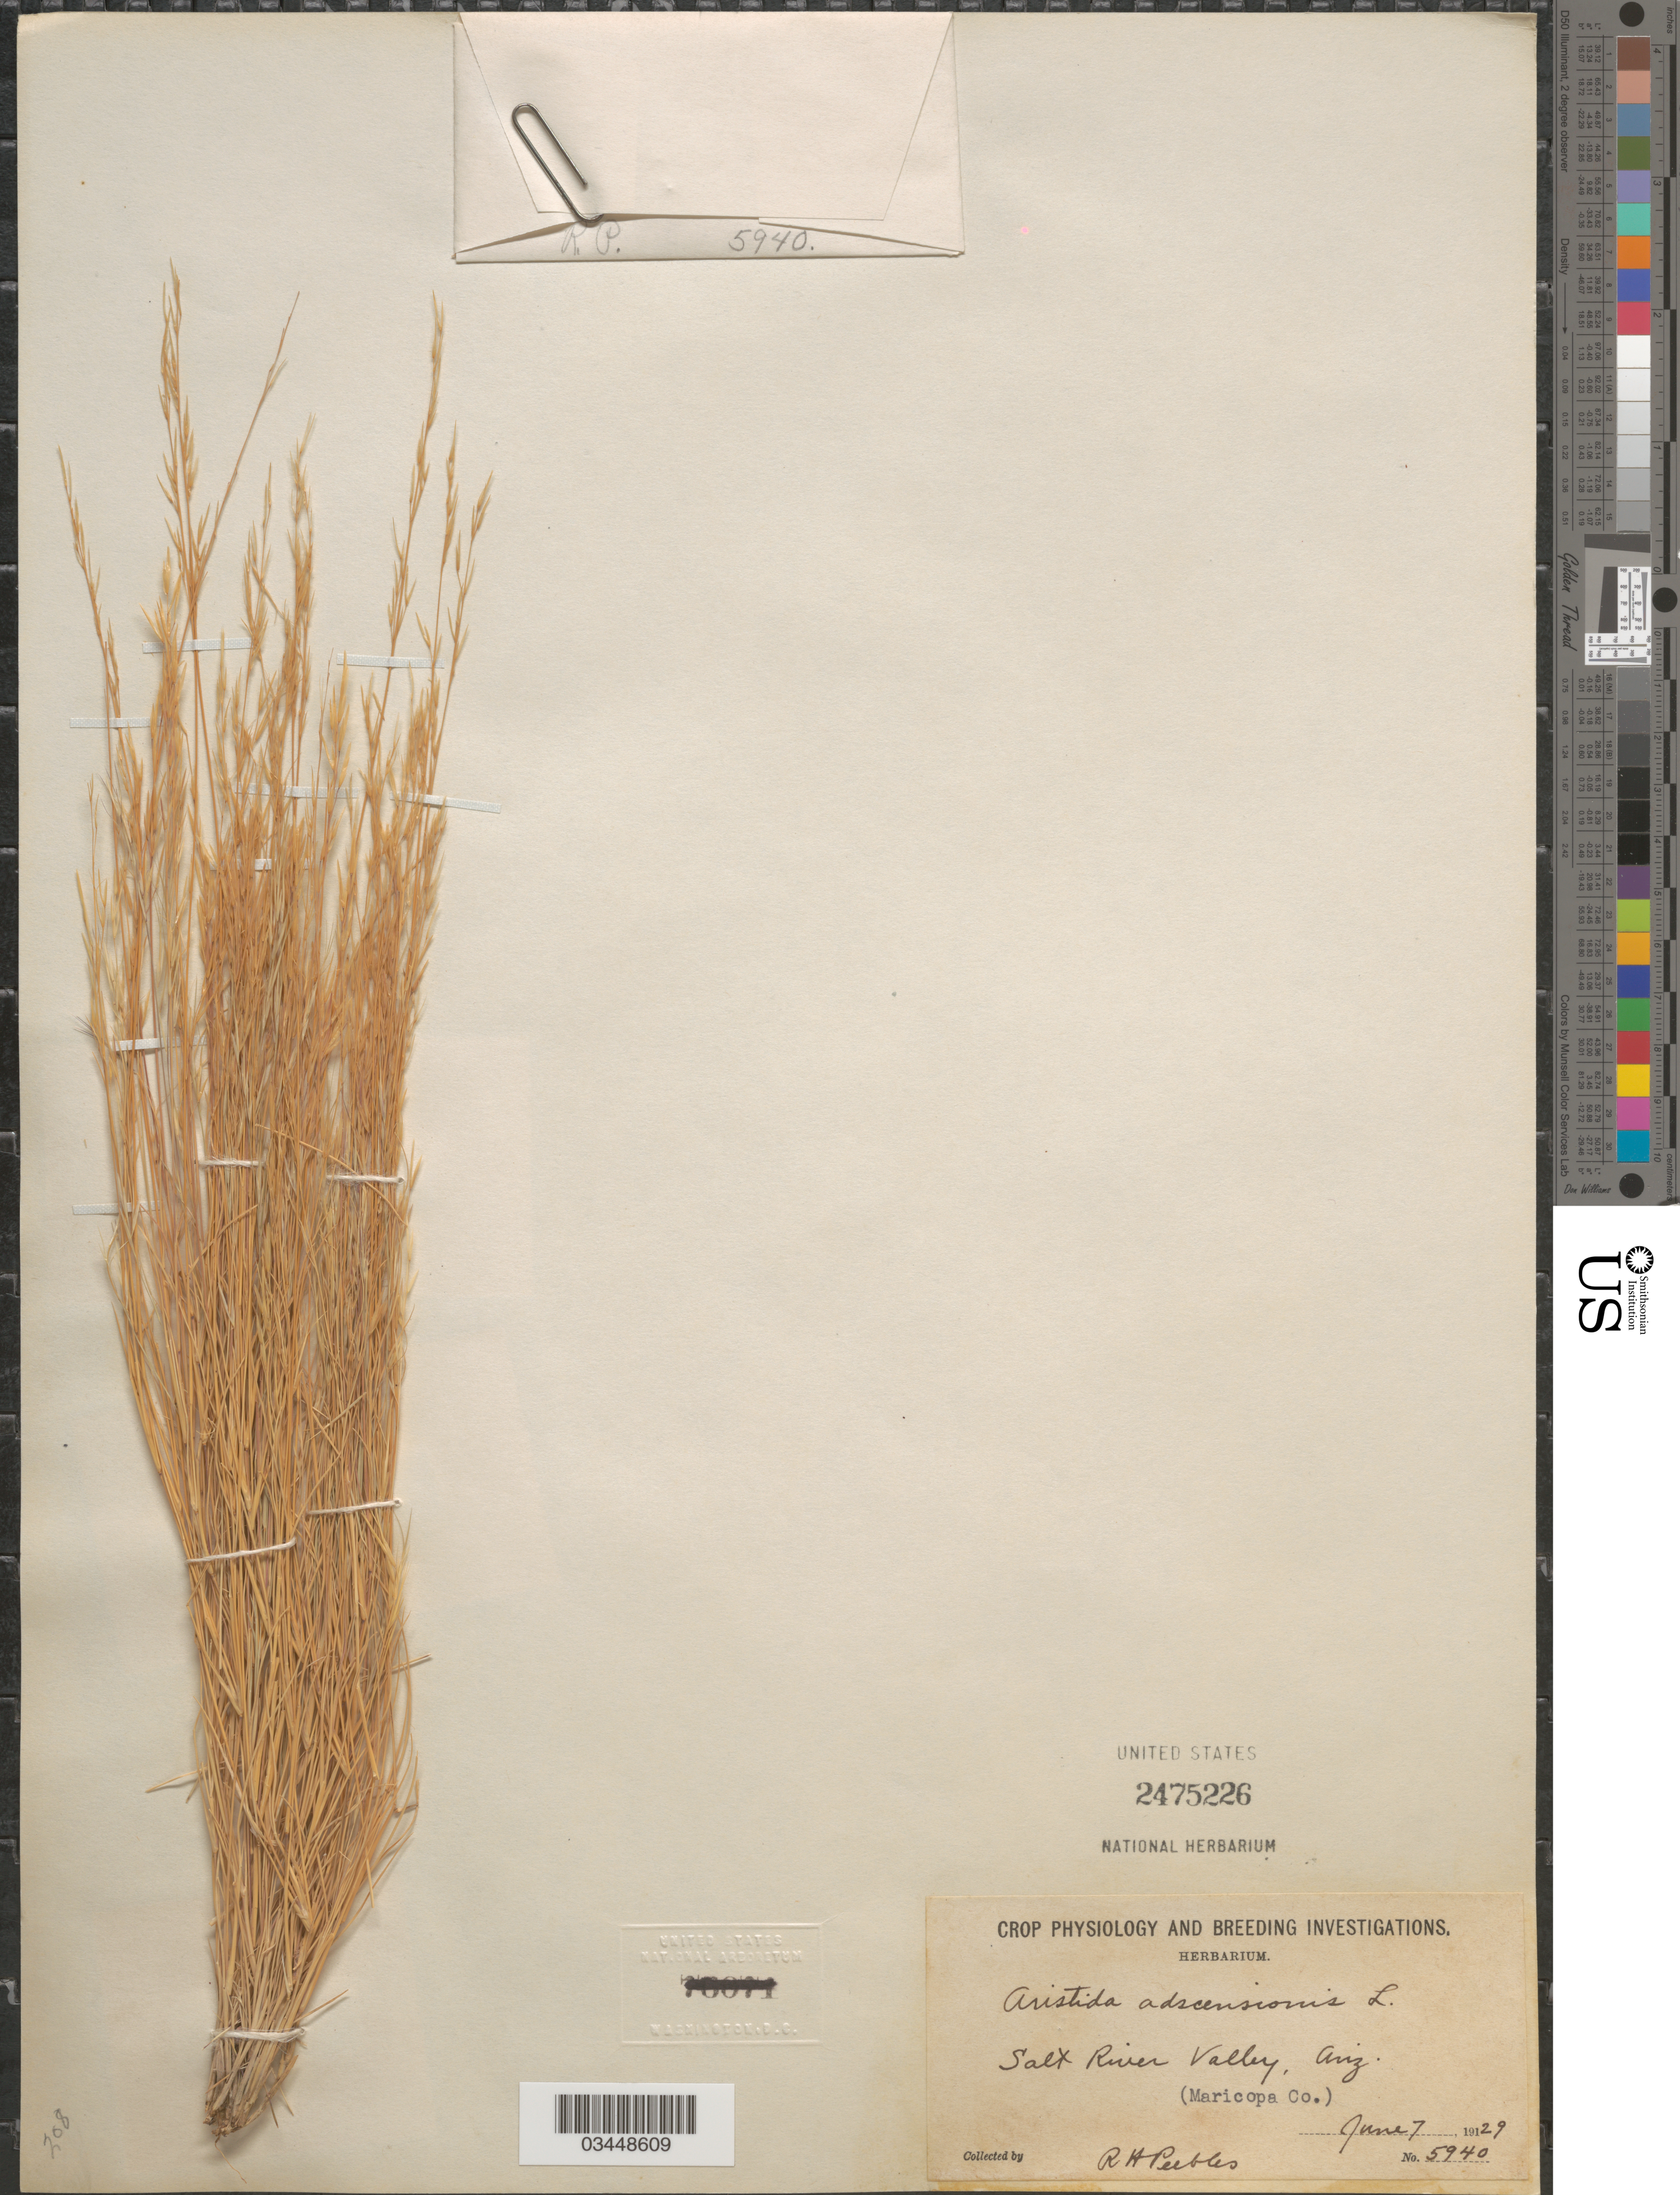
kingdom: Plantae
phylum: Tracheophyta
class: Liliopsida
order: Poales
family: Poaceae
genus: Aristida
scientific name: Aristida adscensionis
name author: L.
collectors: R. H. Peebles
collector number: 5940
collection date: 1929-06-07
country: United States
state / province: Arizona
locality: Salt River Valley. (Maricopa Co.).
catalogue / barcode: US 2475226